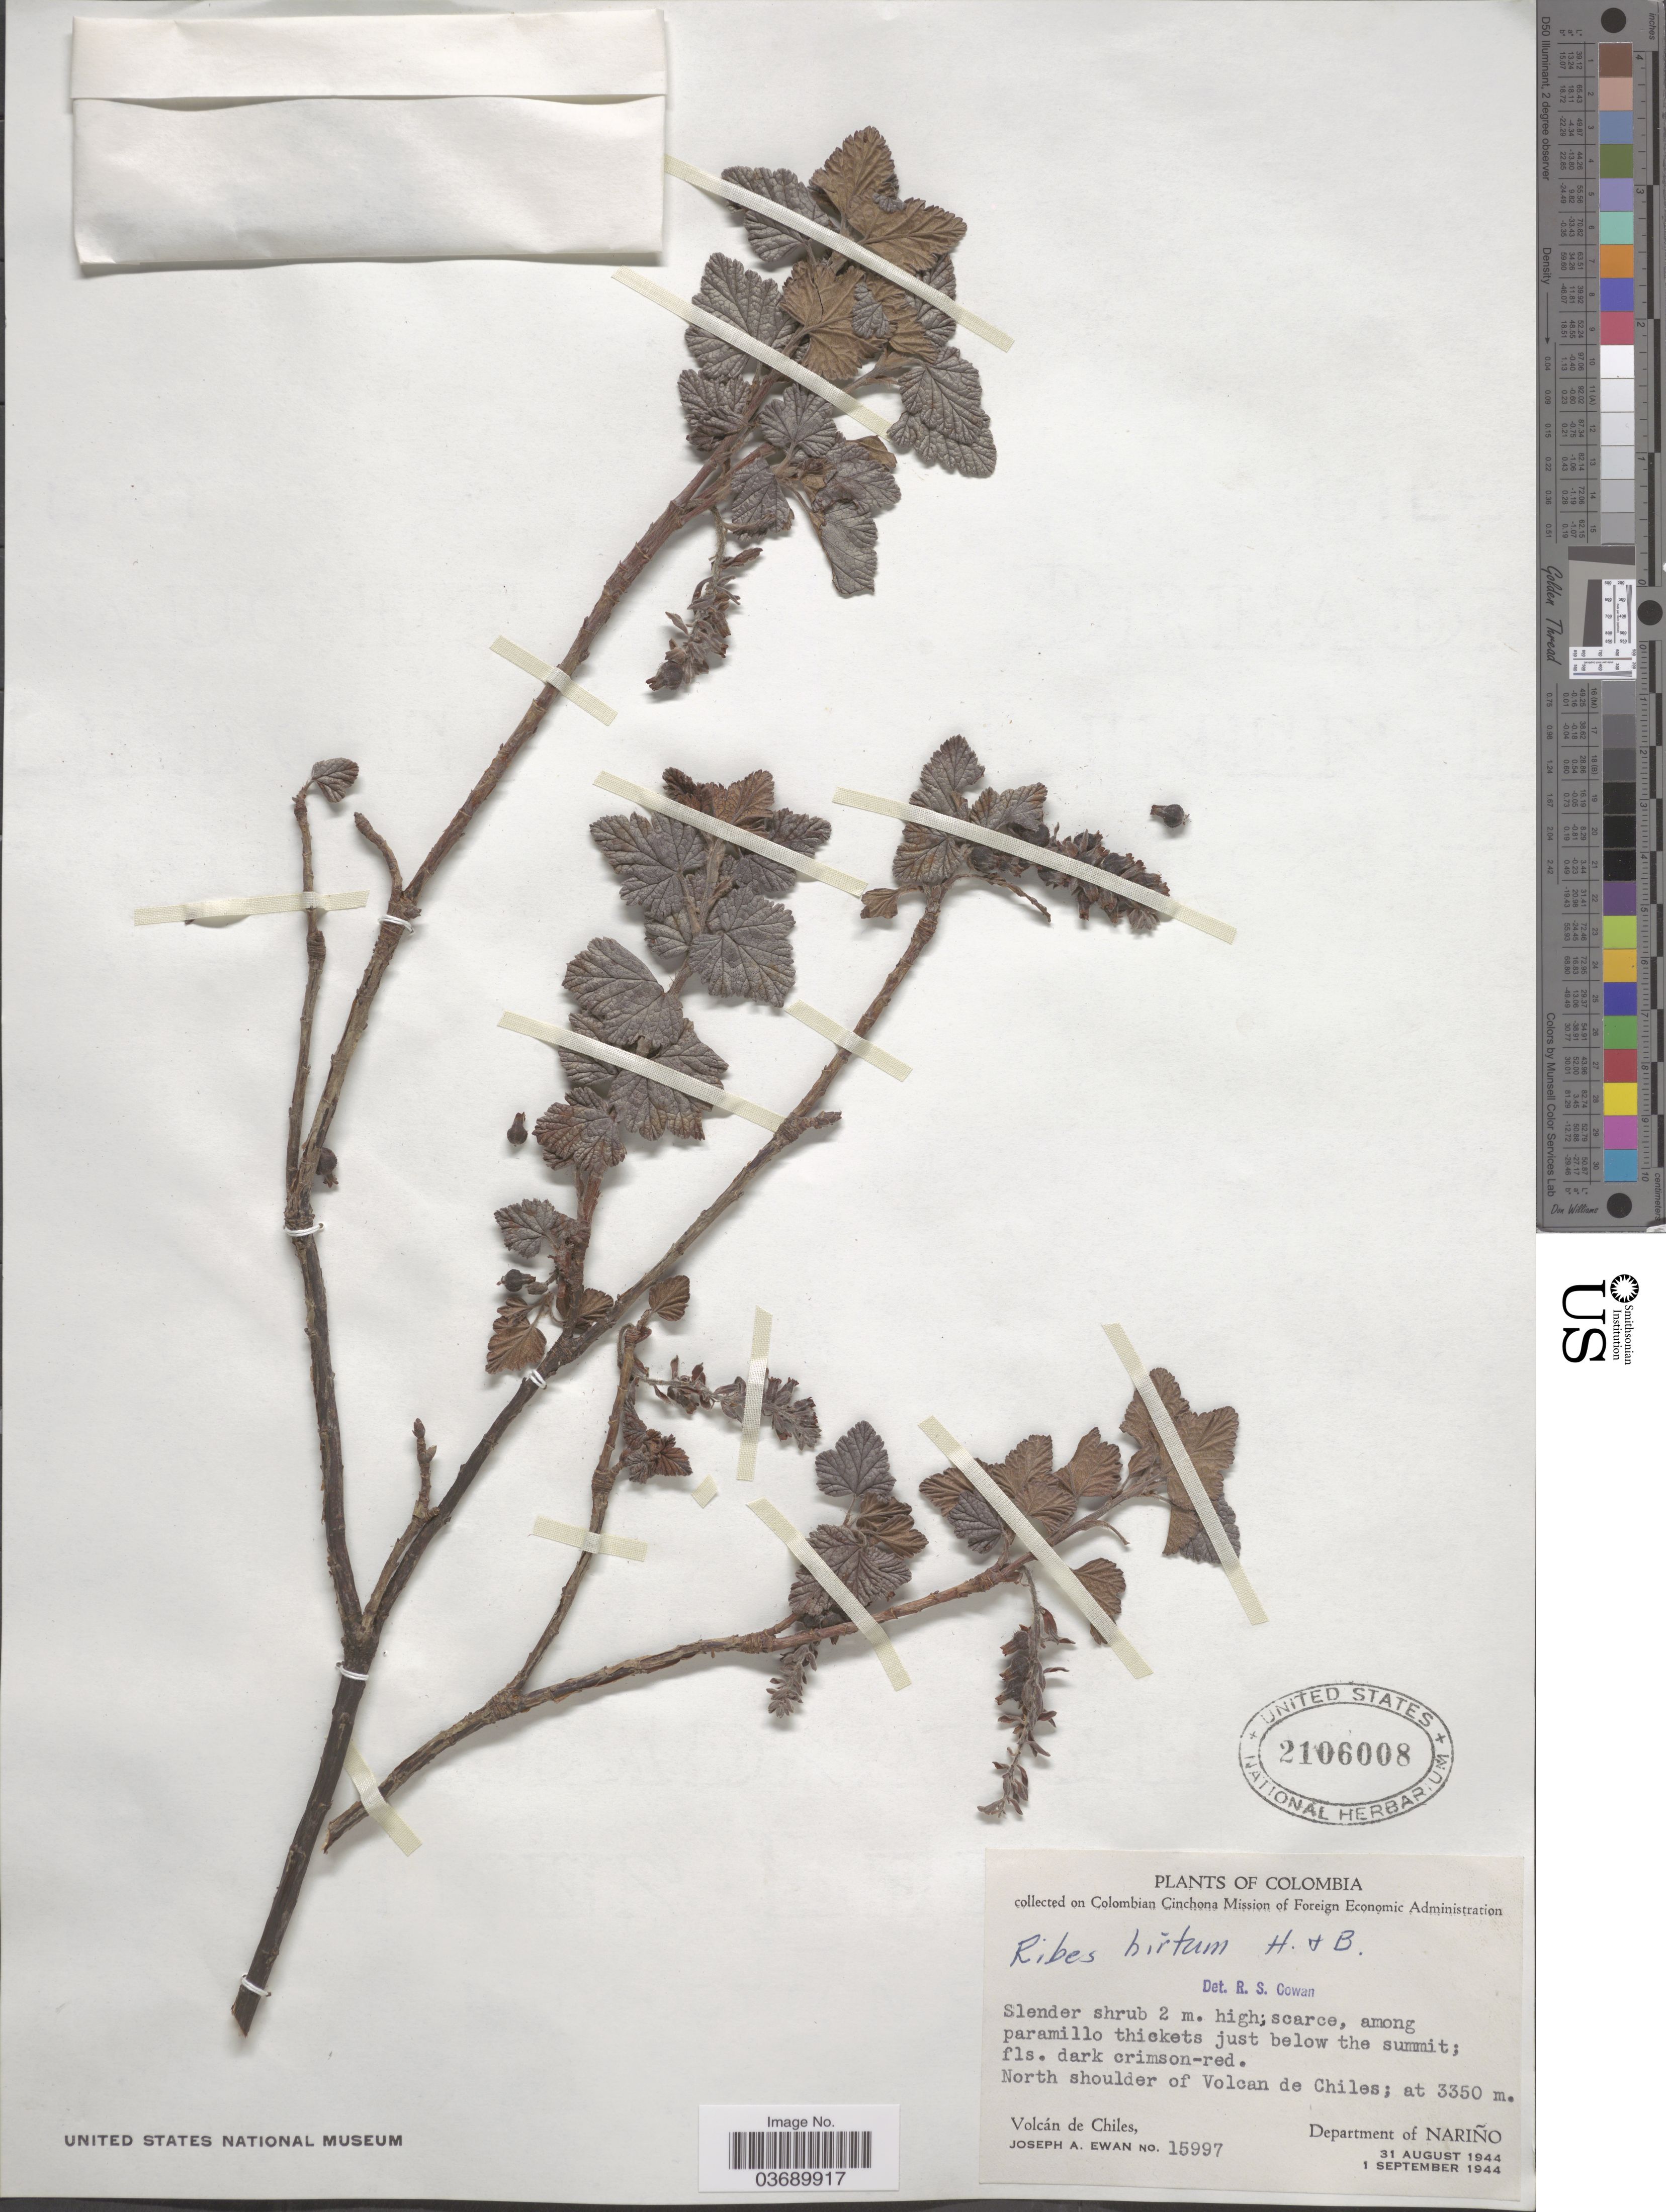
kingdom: Plantae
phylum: Tracheophyta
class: Magnoliopsida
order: Saxifragales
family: Grossulariaceae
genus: Ribes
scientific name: Ribes hirtum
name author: Roem. & Schult.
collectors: J. A. Ewan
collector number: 15997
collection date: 1944-08-31/1944-09-01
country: Colombia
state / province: Nariño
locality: North shoulder of Volcan de Chiles. Volcán de Chiles, Department of Nariño.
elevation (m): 3350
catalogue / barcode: US 2106008